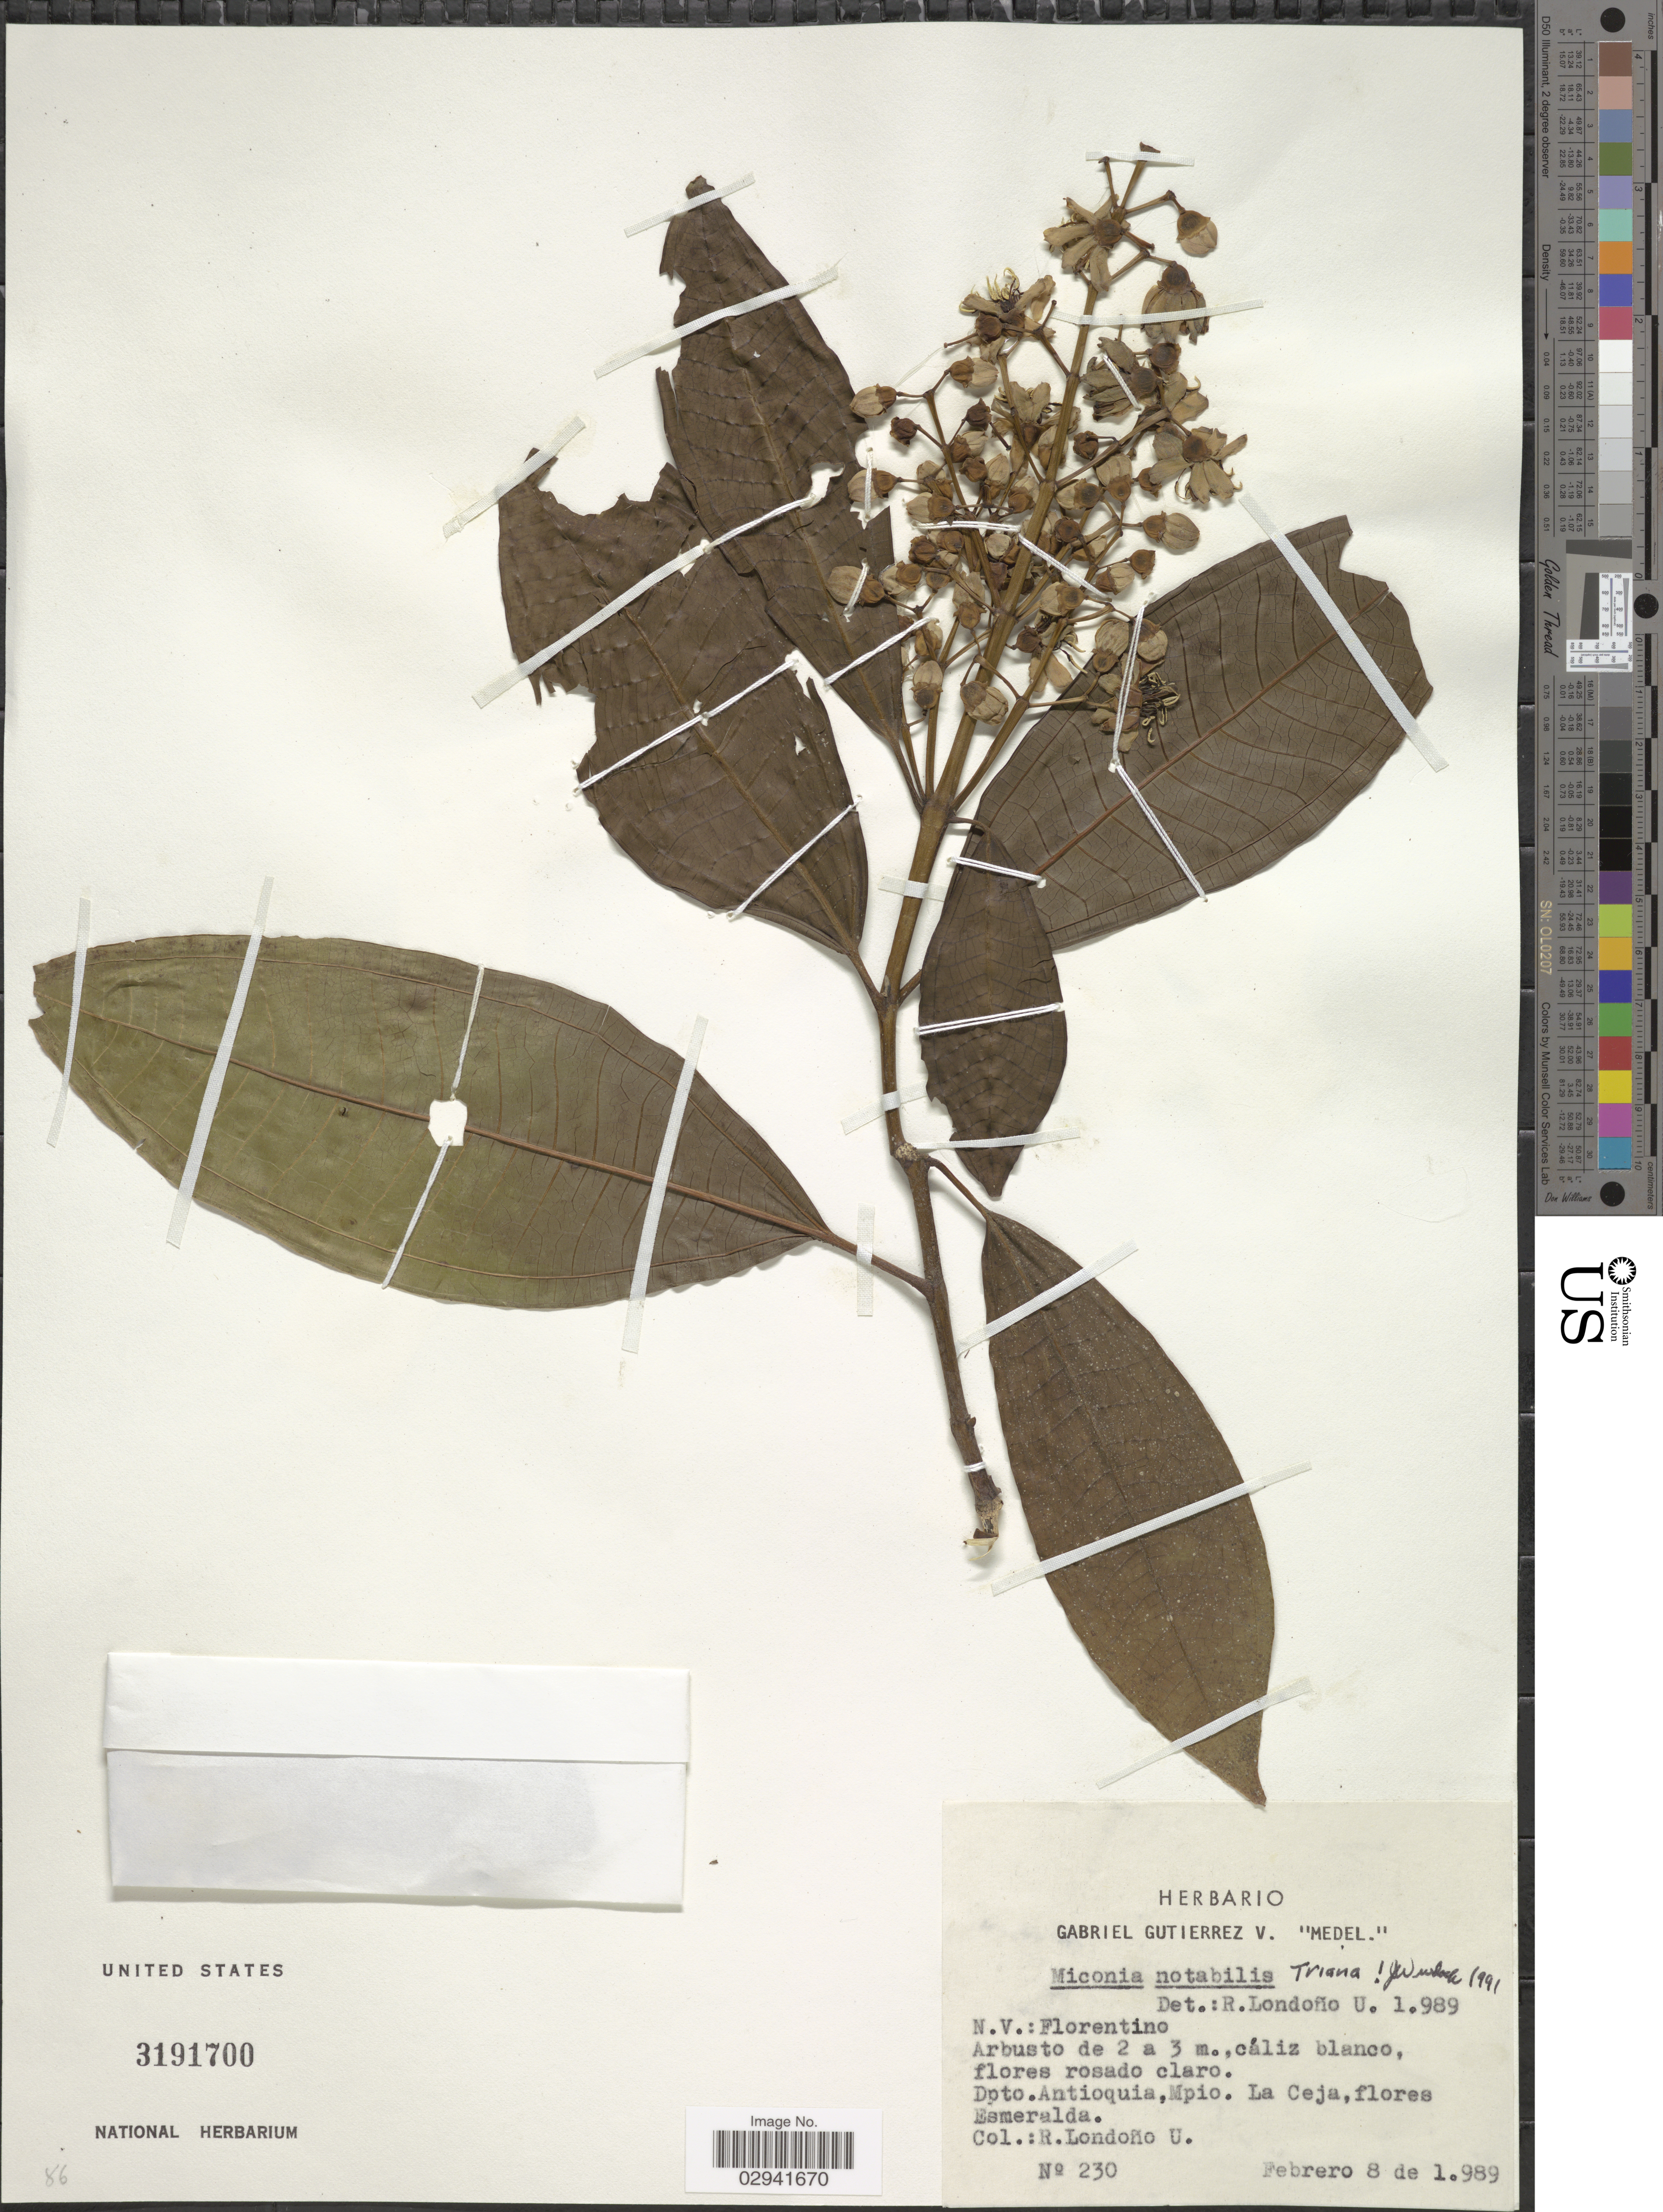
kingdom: Plantae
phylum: Tracheophyta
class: Magnoliopsida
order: Myrtales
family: Melastomataceae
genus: Miconia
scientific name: Miconia notabilis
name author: Triana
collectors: R. Londoño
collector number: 230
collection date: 1989-02-08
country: Colombia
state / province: Antioquia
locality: Dpto. Antioquia, Mpio. La Ceja, flores Esmeralda.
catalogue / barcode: US 3191700